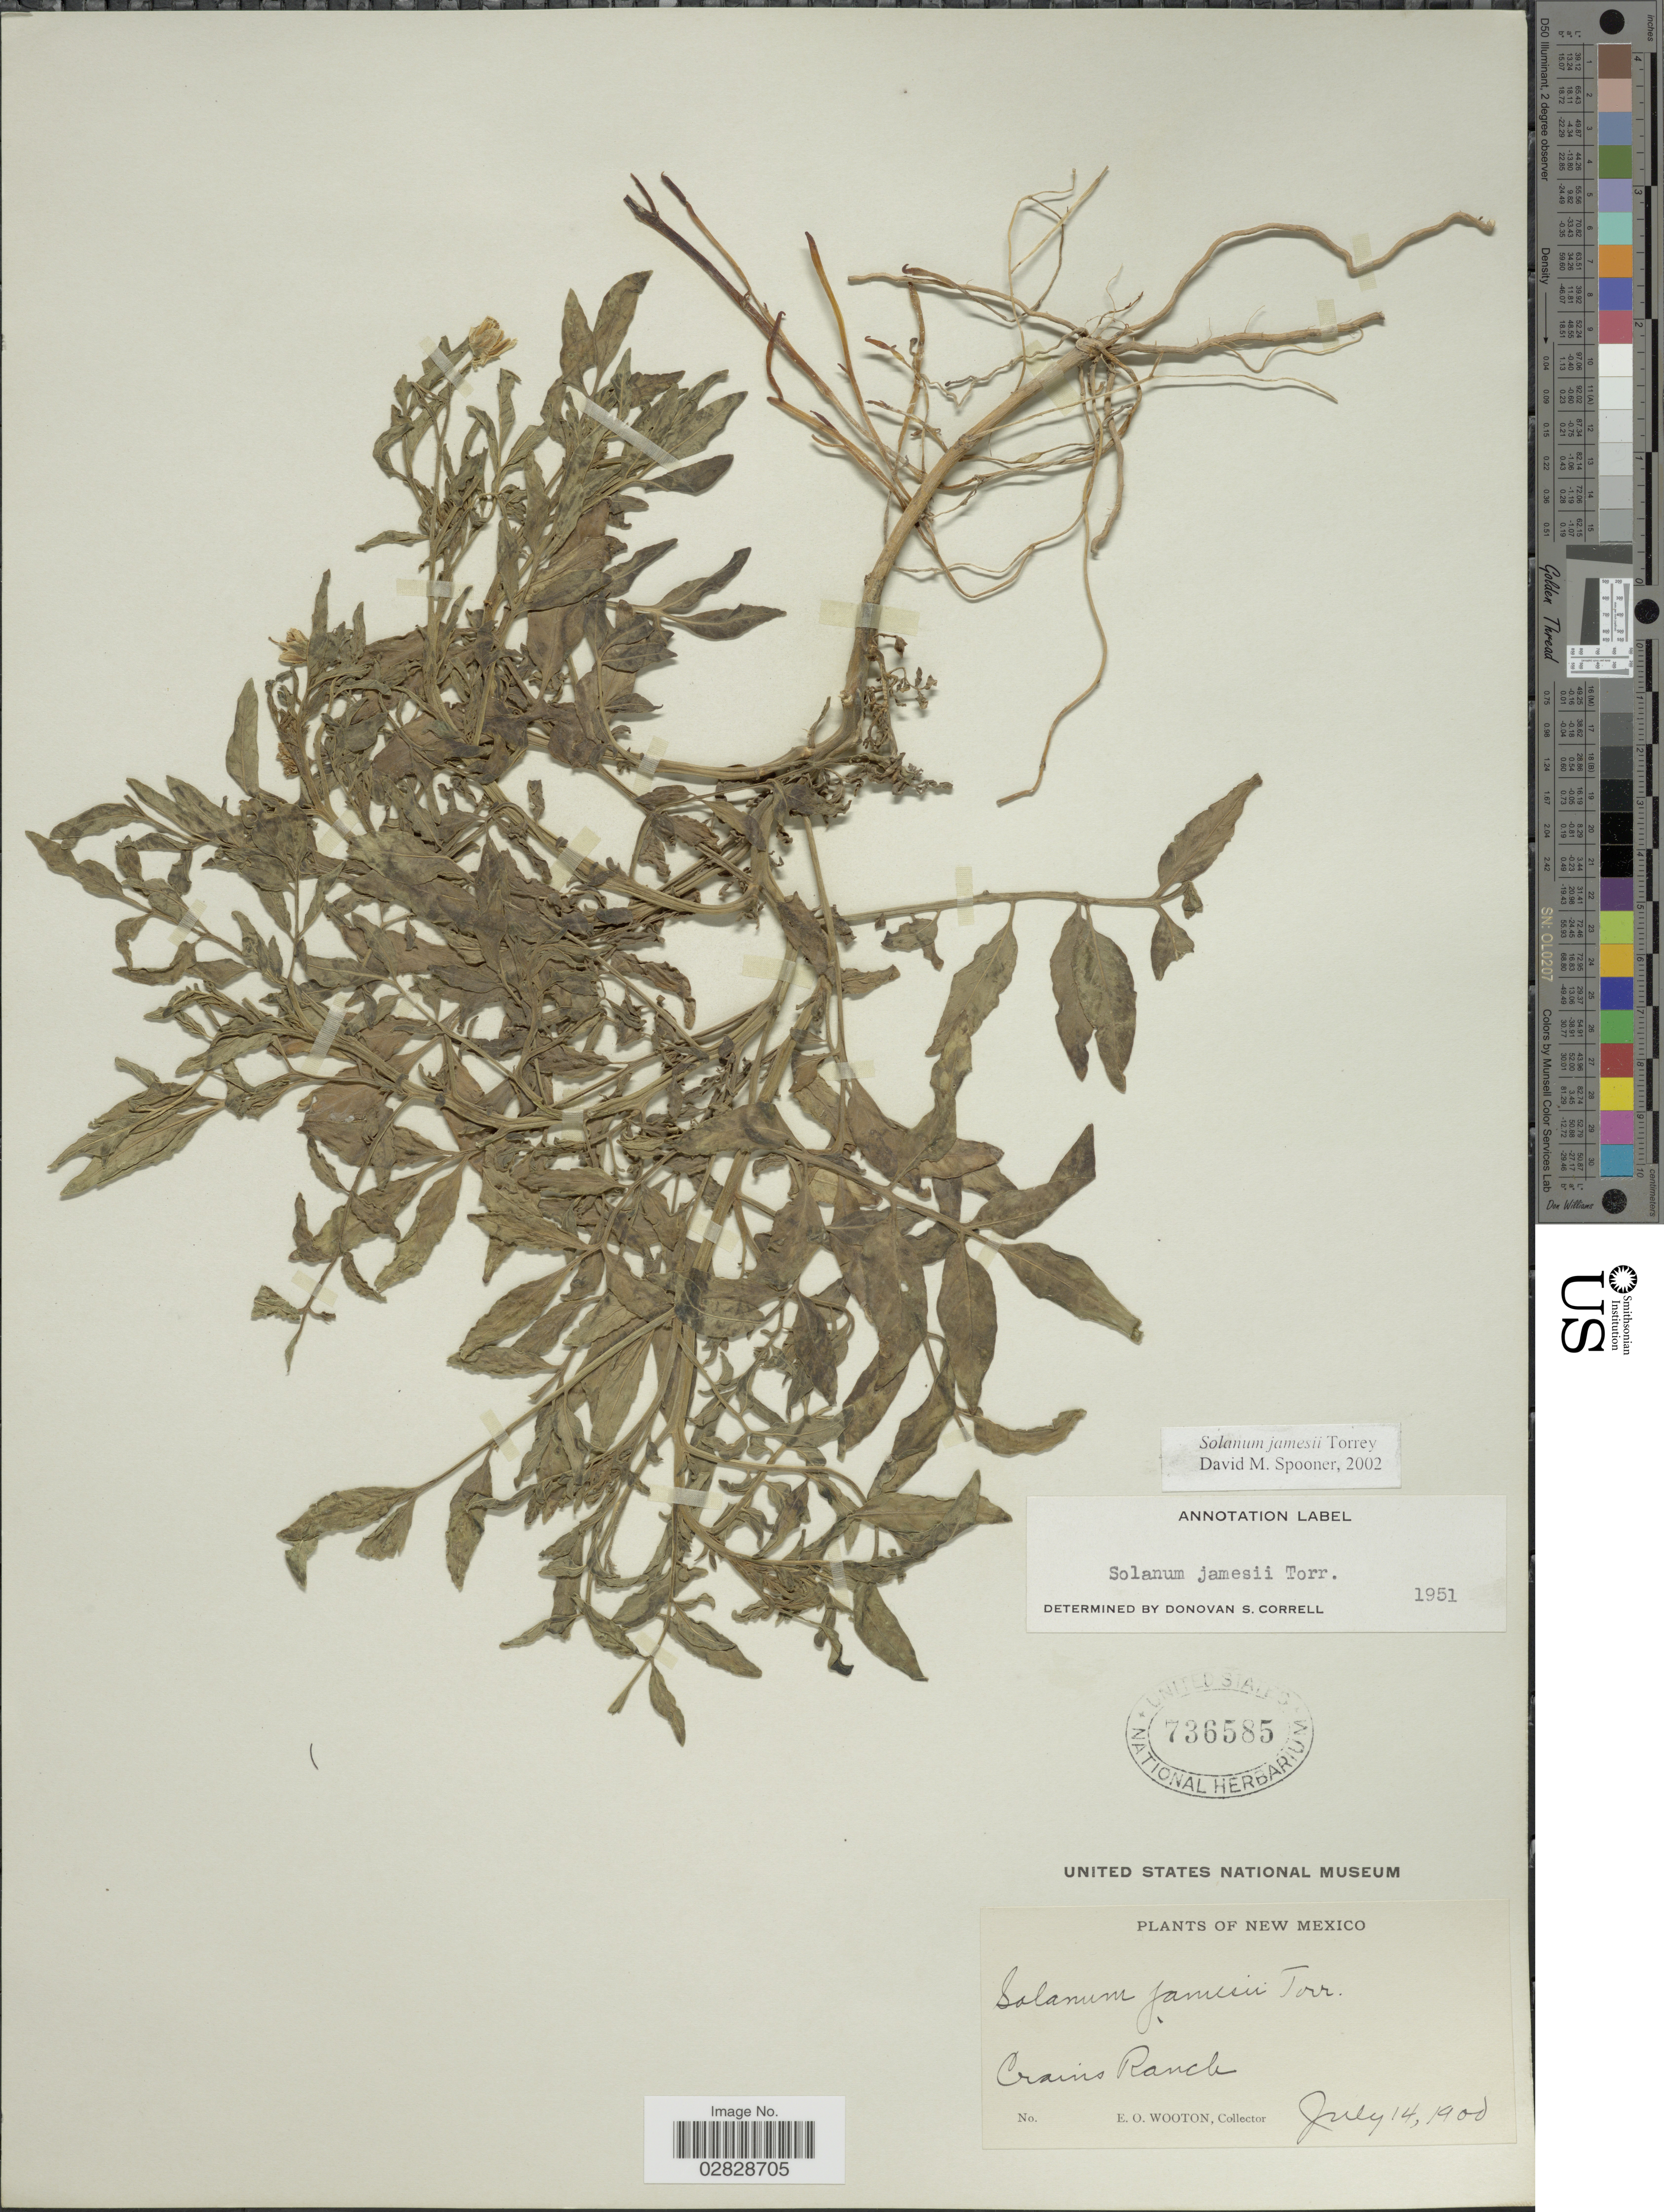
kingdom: Plantae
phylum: Tracheophyta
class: Magnoliopsida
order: Solanales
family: Solanaceae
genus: Solanum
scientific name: Solanum jamesii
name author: Torr.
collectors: E. O. Wooton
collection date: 1900-07-14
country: United States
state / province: New Mexico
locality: Crains Ranch.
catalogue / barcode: US 736585